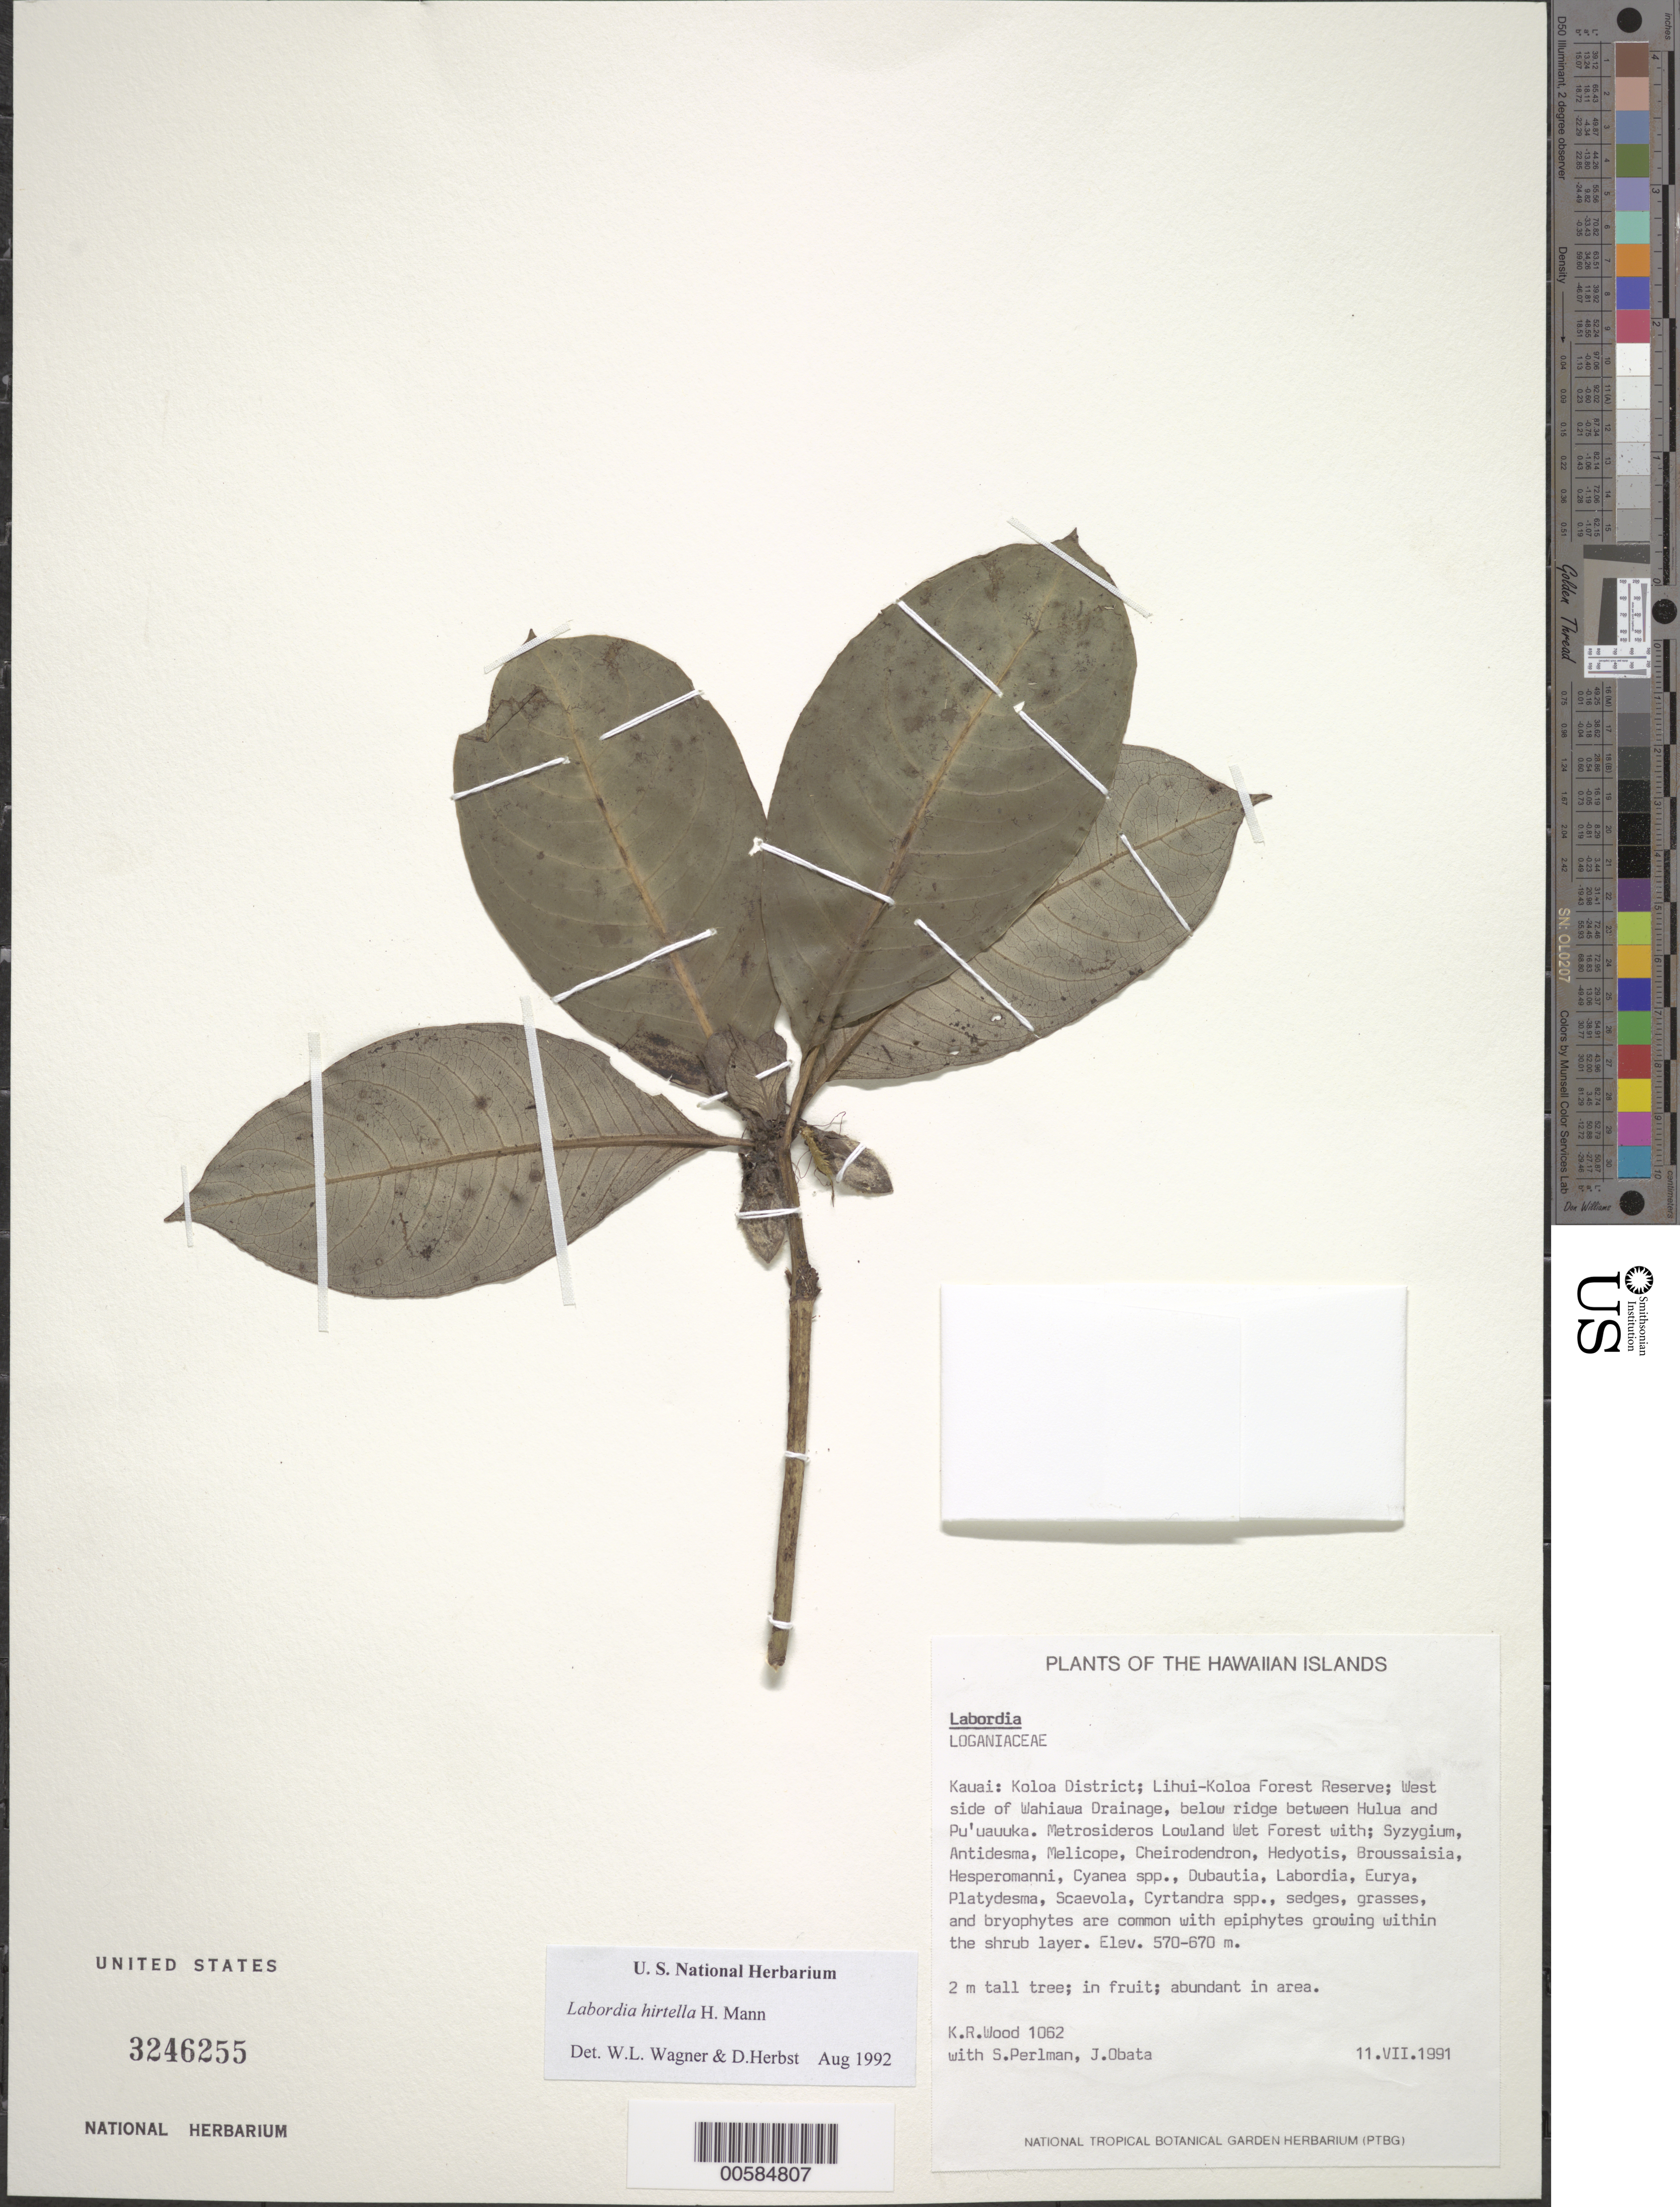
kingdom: Plantae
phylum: Tracheophyta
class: Magnoliopsida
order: Gentianales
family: Loganiaceae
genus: Geniostoma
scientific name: Geniostoma hirtellum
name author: (H. Mann) Byng & Christenh.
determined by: Wagner, W. L., (BOT), Smithsonian Institution - National Museum of Natural History (UNITED STATES)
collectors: K. R. Wood, S. P. Perlman & J. Obata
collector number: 1062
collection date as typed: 11 Jul 1991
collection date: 1991-07-11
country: United States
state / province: Hawaii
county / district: Kauai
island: Kaua'i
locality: Koloa Dist; Lihui-Koloa For Res; W side of Wahiawa Drainage, below ridge between Hulua and Pu'uauuka.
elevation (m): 570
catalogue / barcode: US 3246255